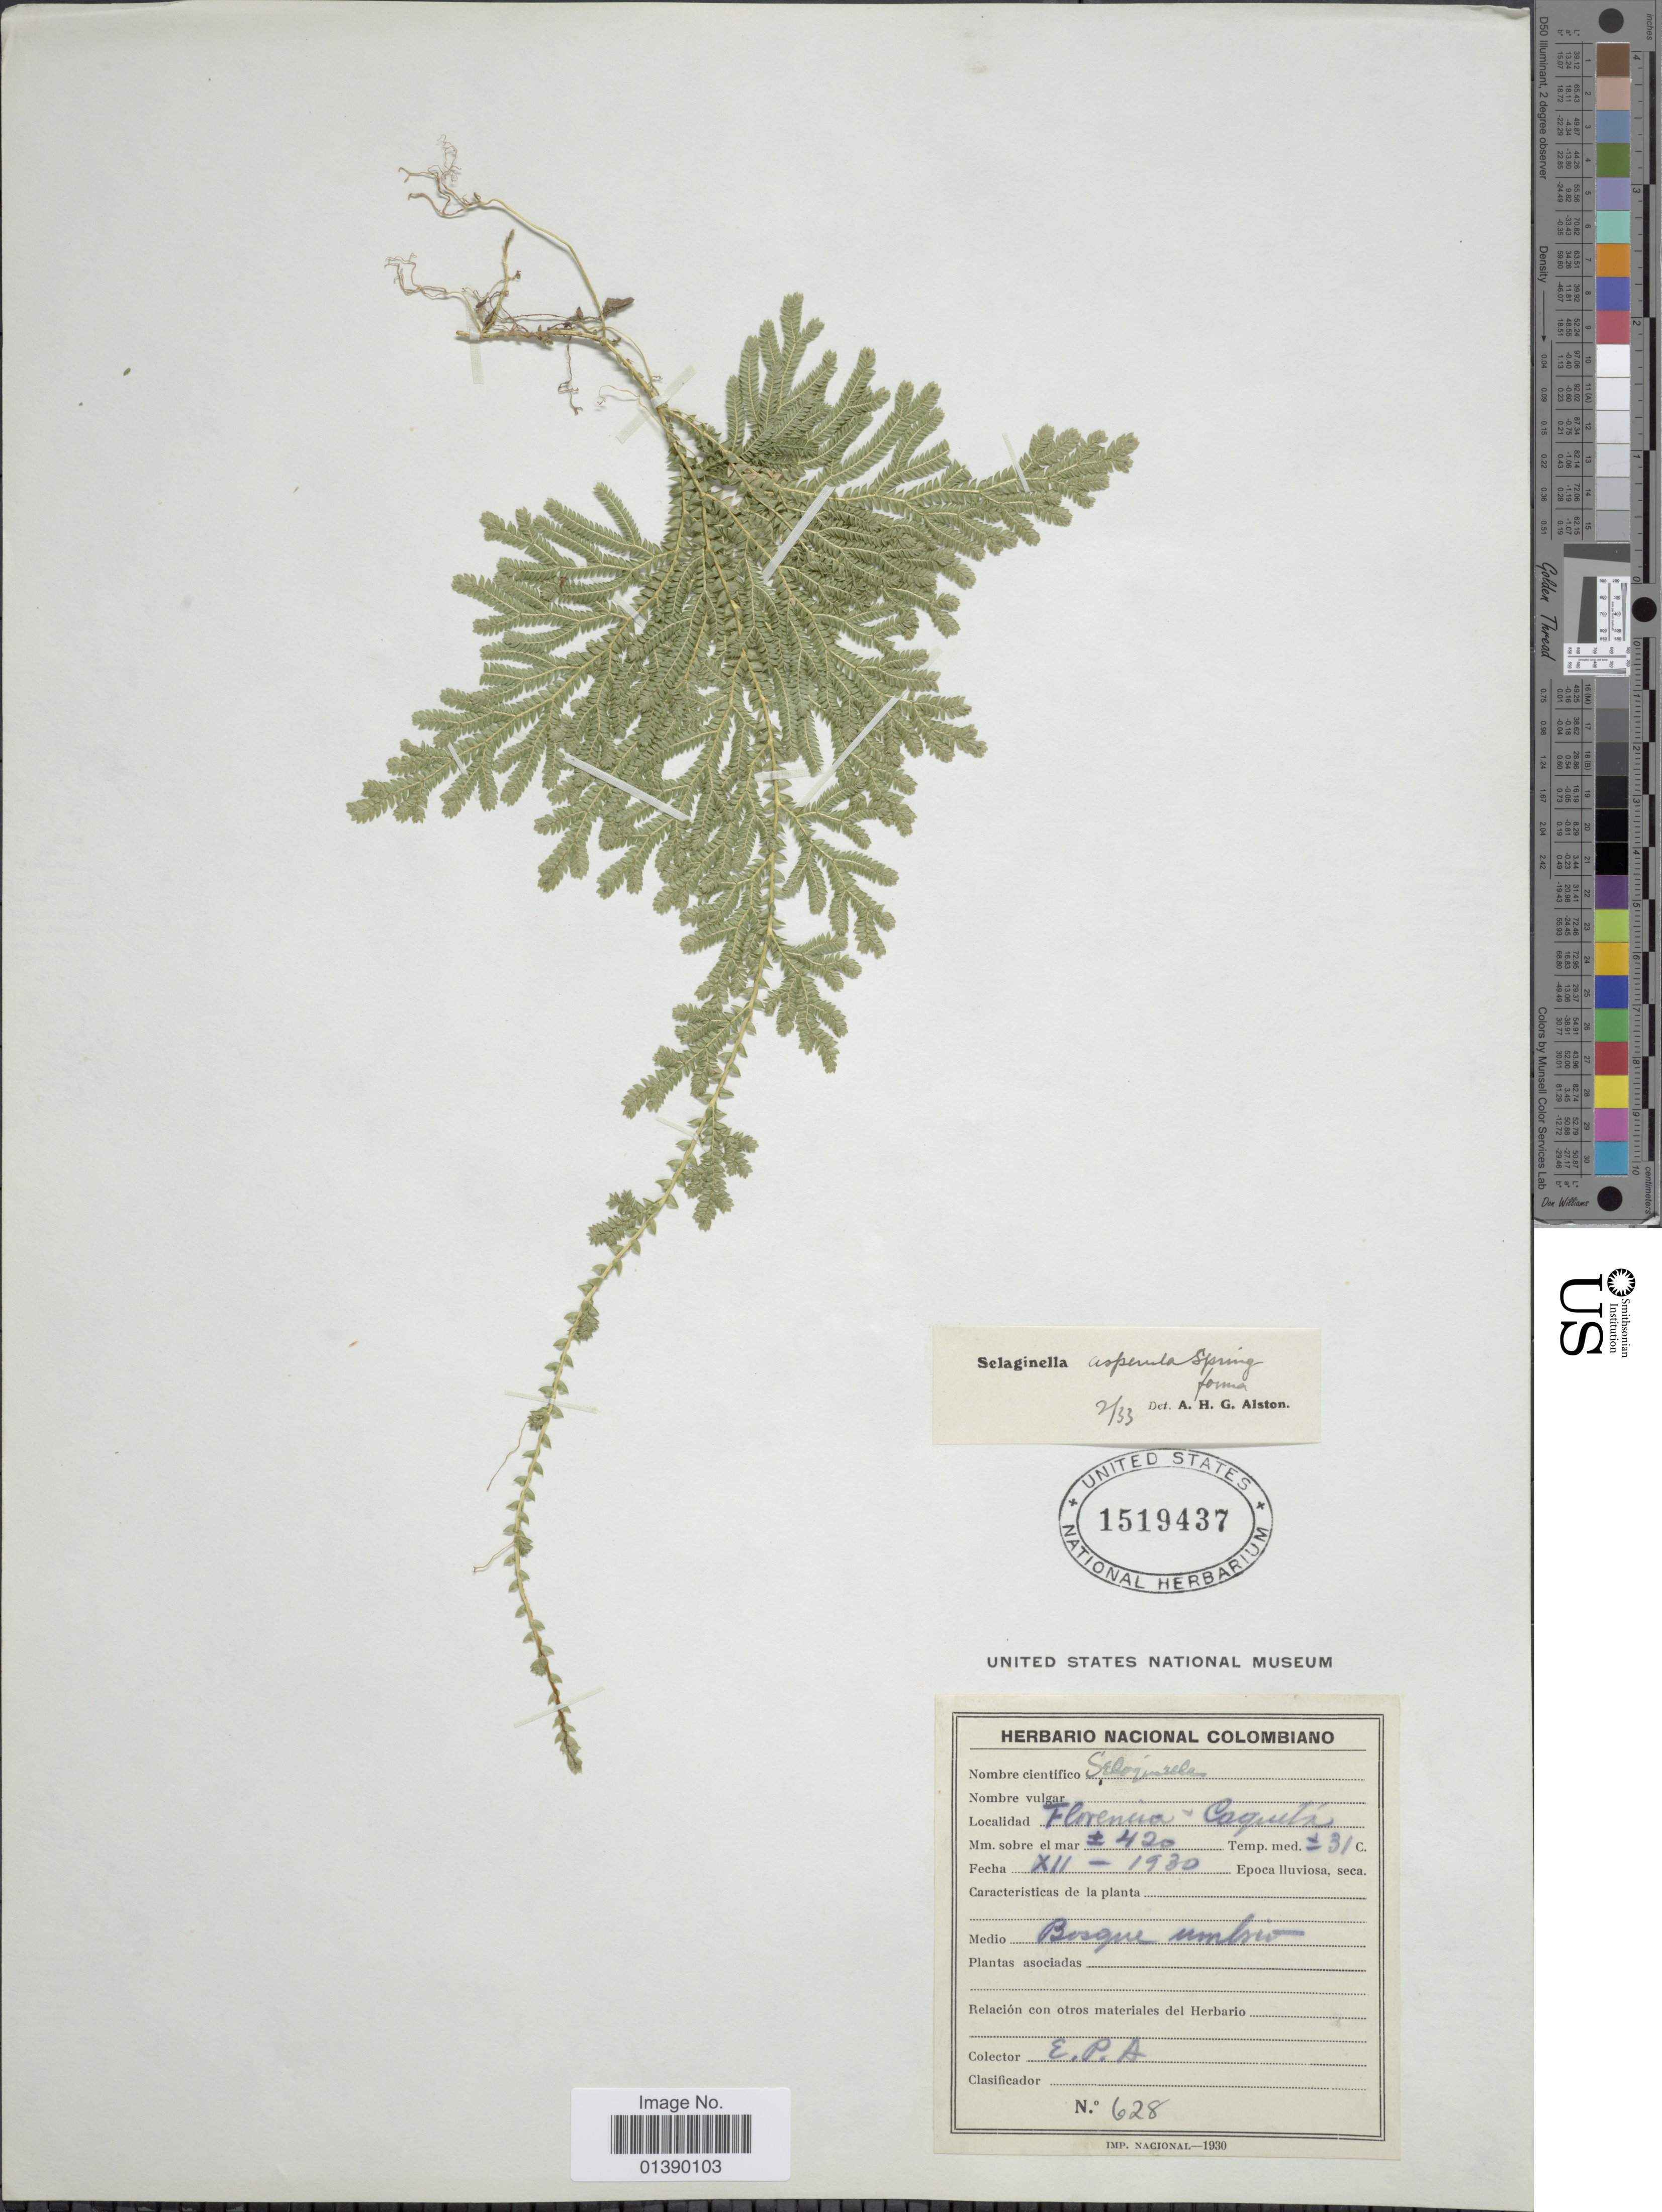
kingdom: Plantae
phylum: Tracheophyta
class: Lycopodiopsida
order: Selaginellales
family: Selaginellaceae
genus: Selaginella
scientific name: Selaginella asperula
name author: Spring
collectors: E. P. Arbelaez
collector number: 628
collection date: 1930-12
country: Colombia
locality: Florencia - Caqueta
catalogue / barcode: US 1519437